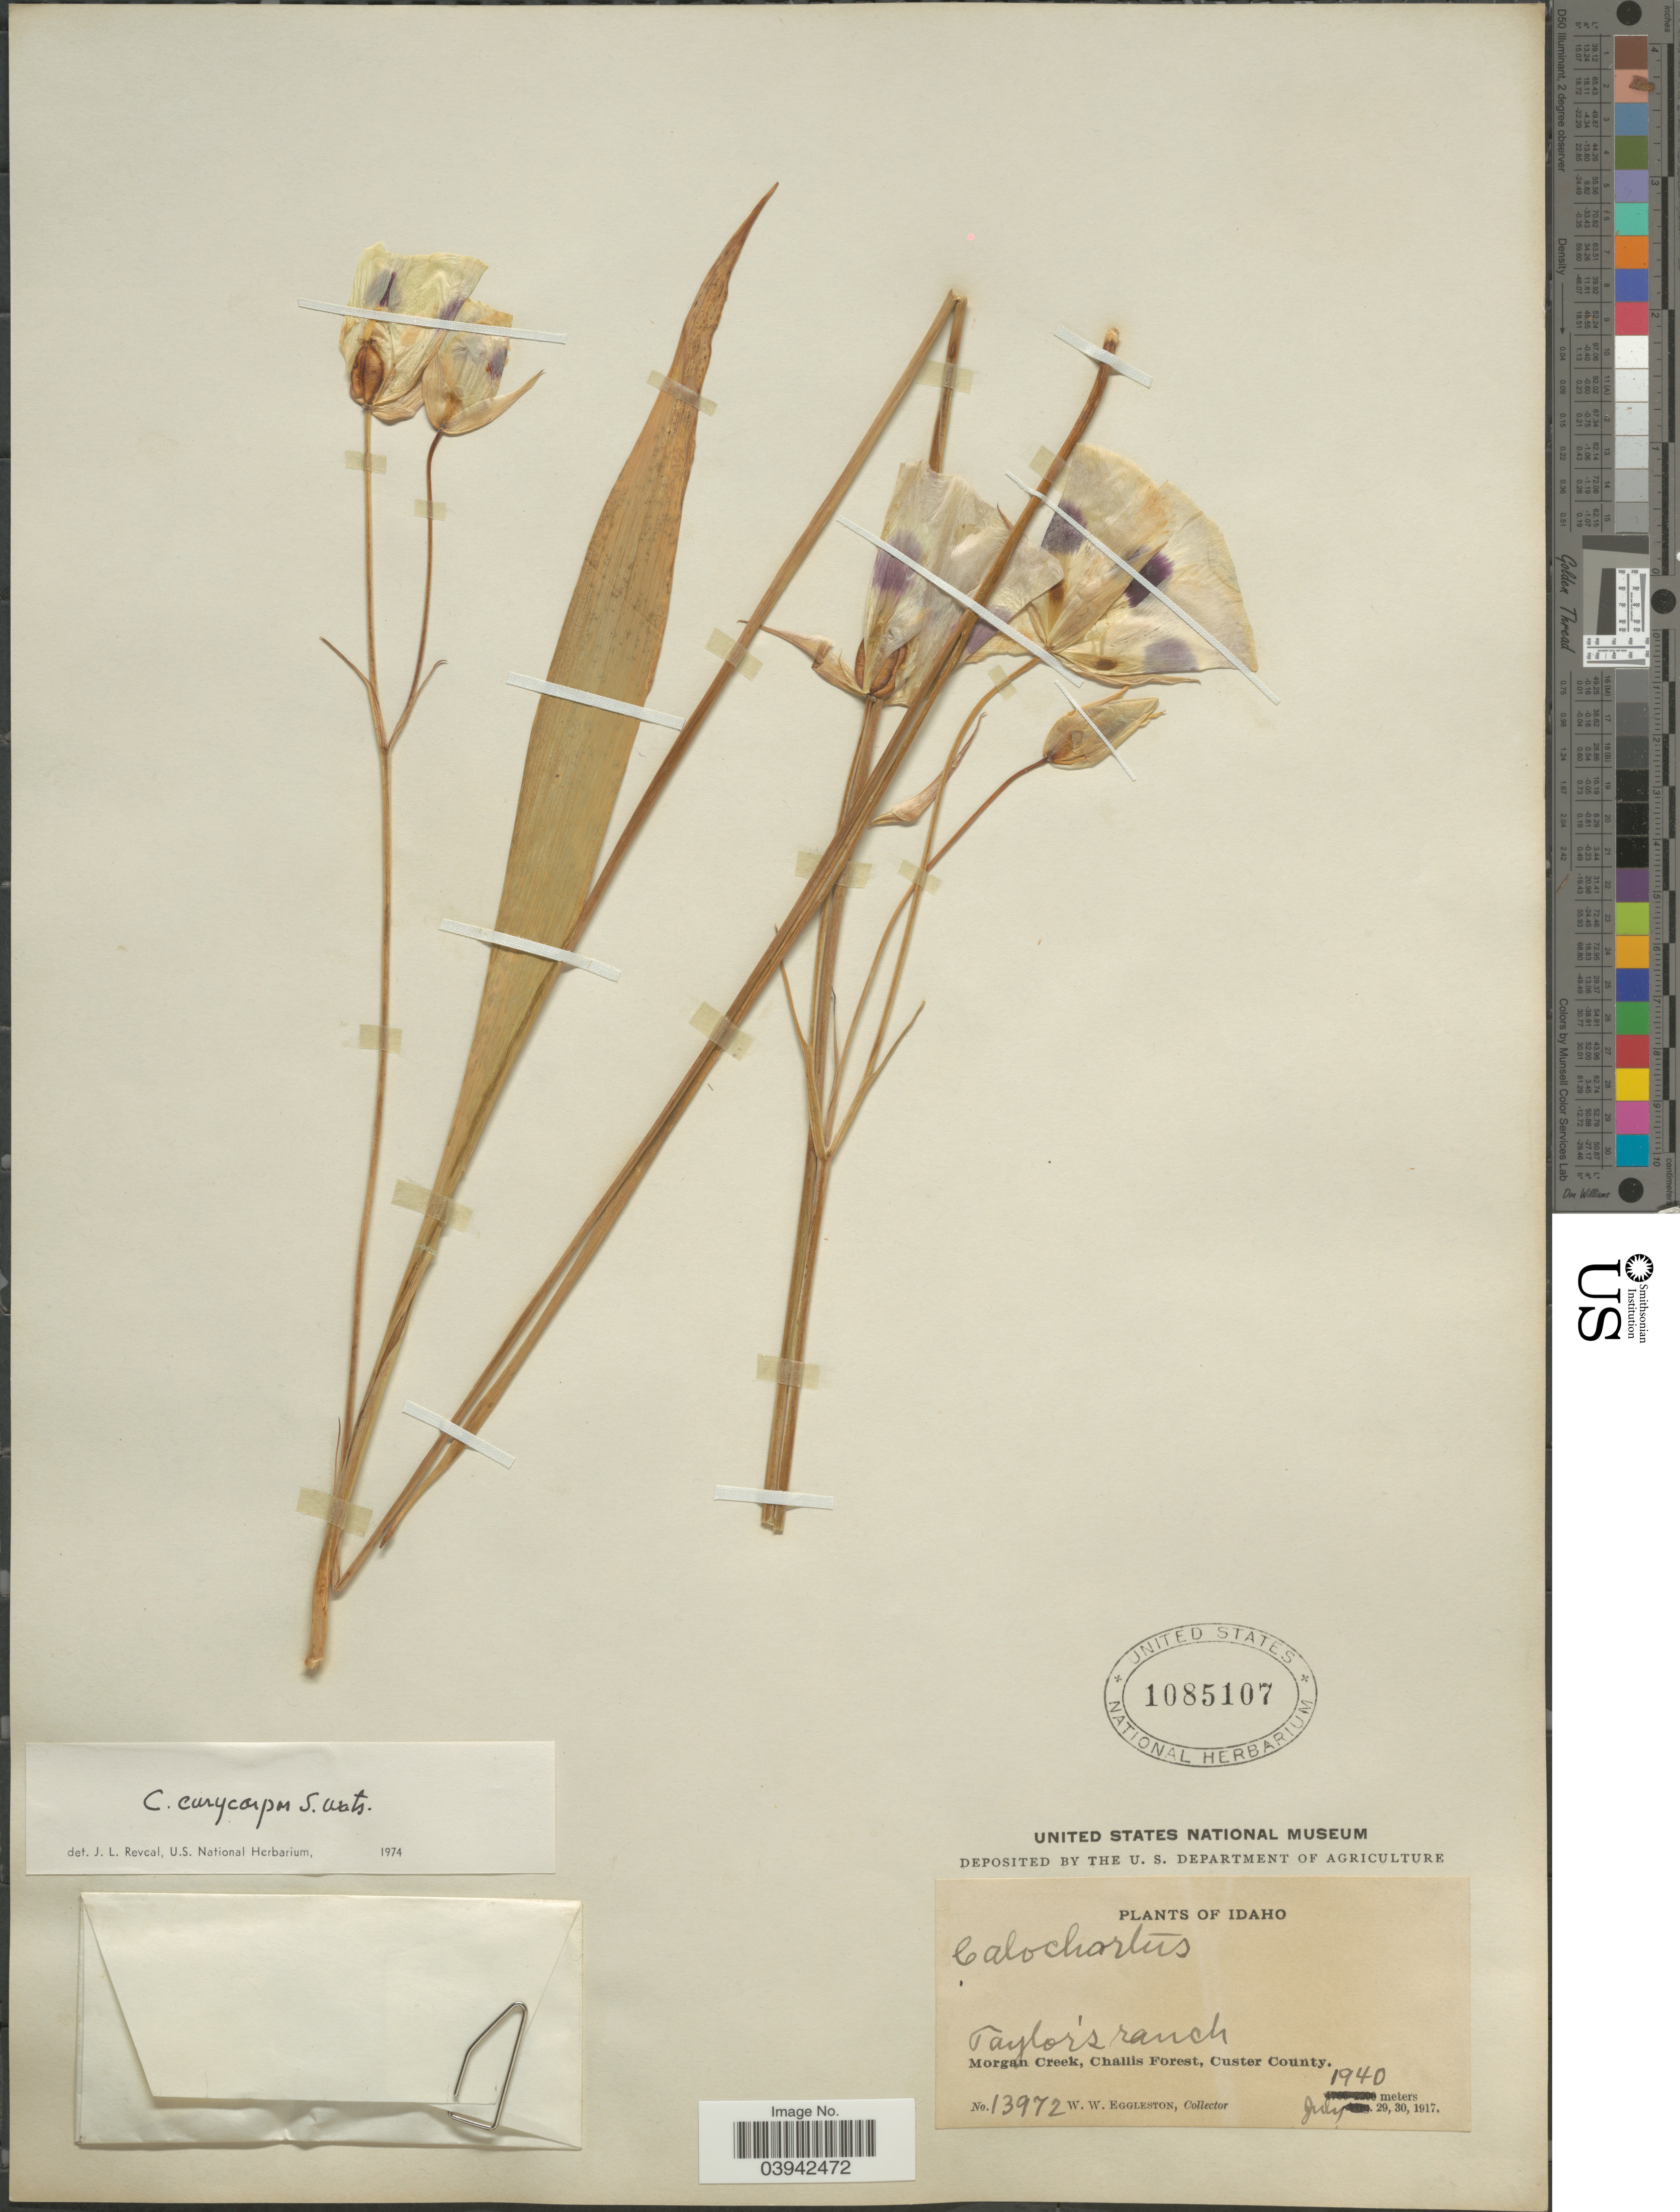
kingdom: Plantae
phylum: Tracheophyta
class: Liliopsida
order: Liliales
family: Liliaceae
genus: Calochortus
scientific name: Calochortus eurycarpus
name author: S. Watson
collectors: W. W. Eggleston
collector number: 13972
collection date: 1917-07-29/1917-07-30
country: United States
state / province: Idaho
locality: Taylor's ranch. Morgan Creek, Challis Forest, Custer County.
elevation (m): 1940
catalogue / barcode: US 1085107